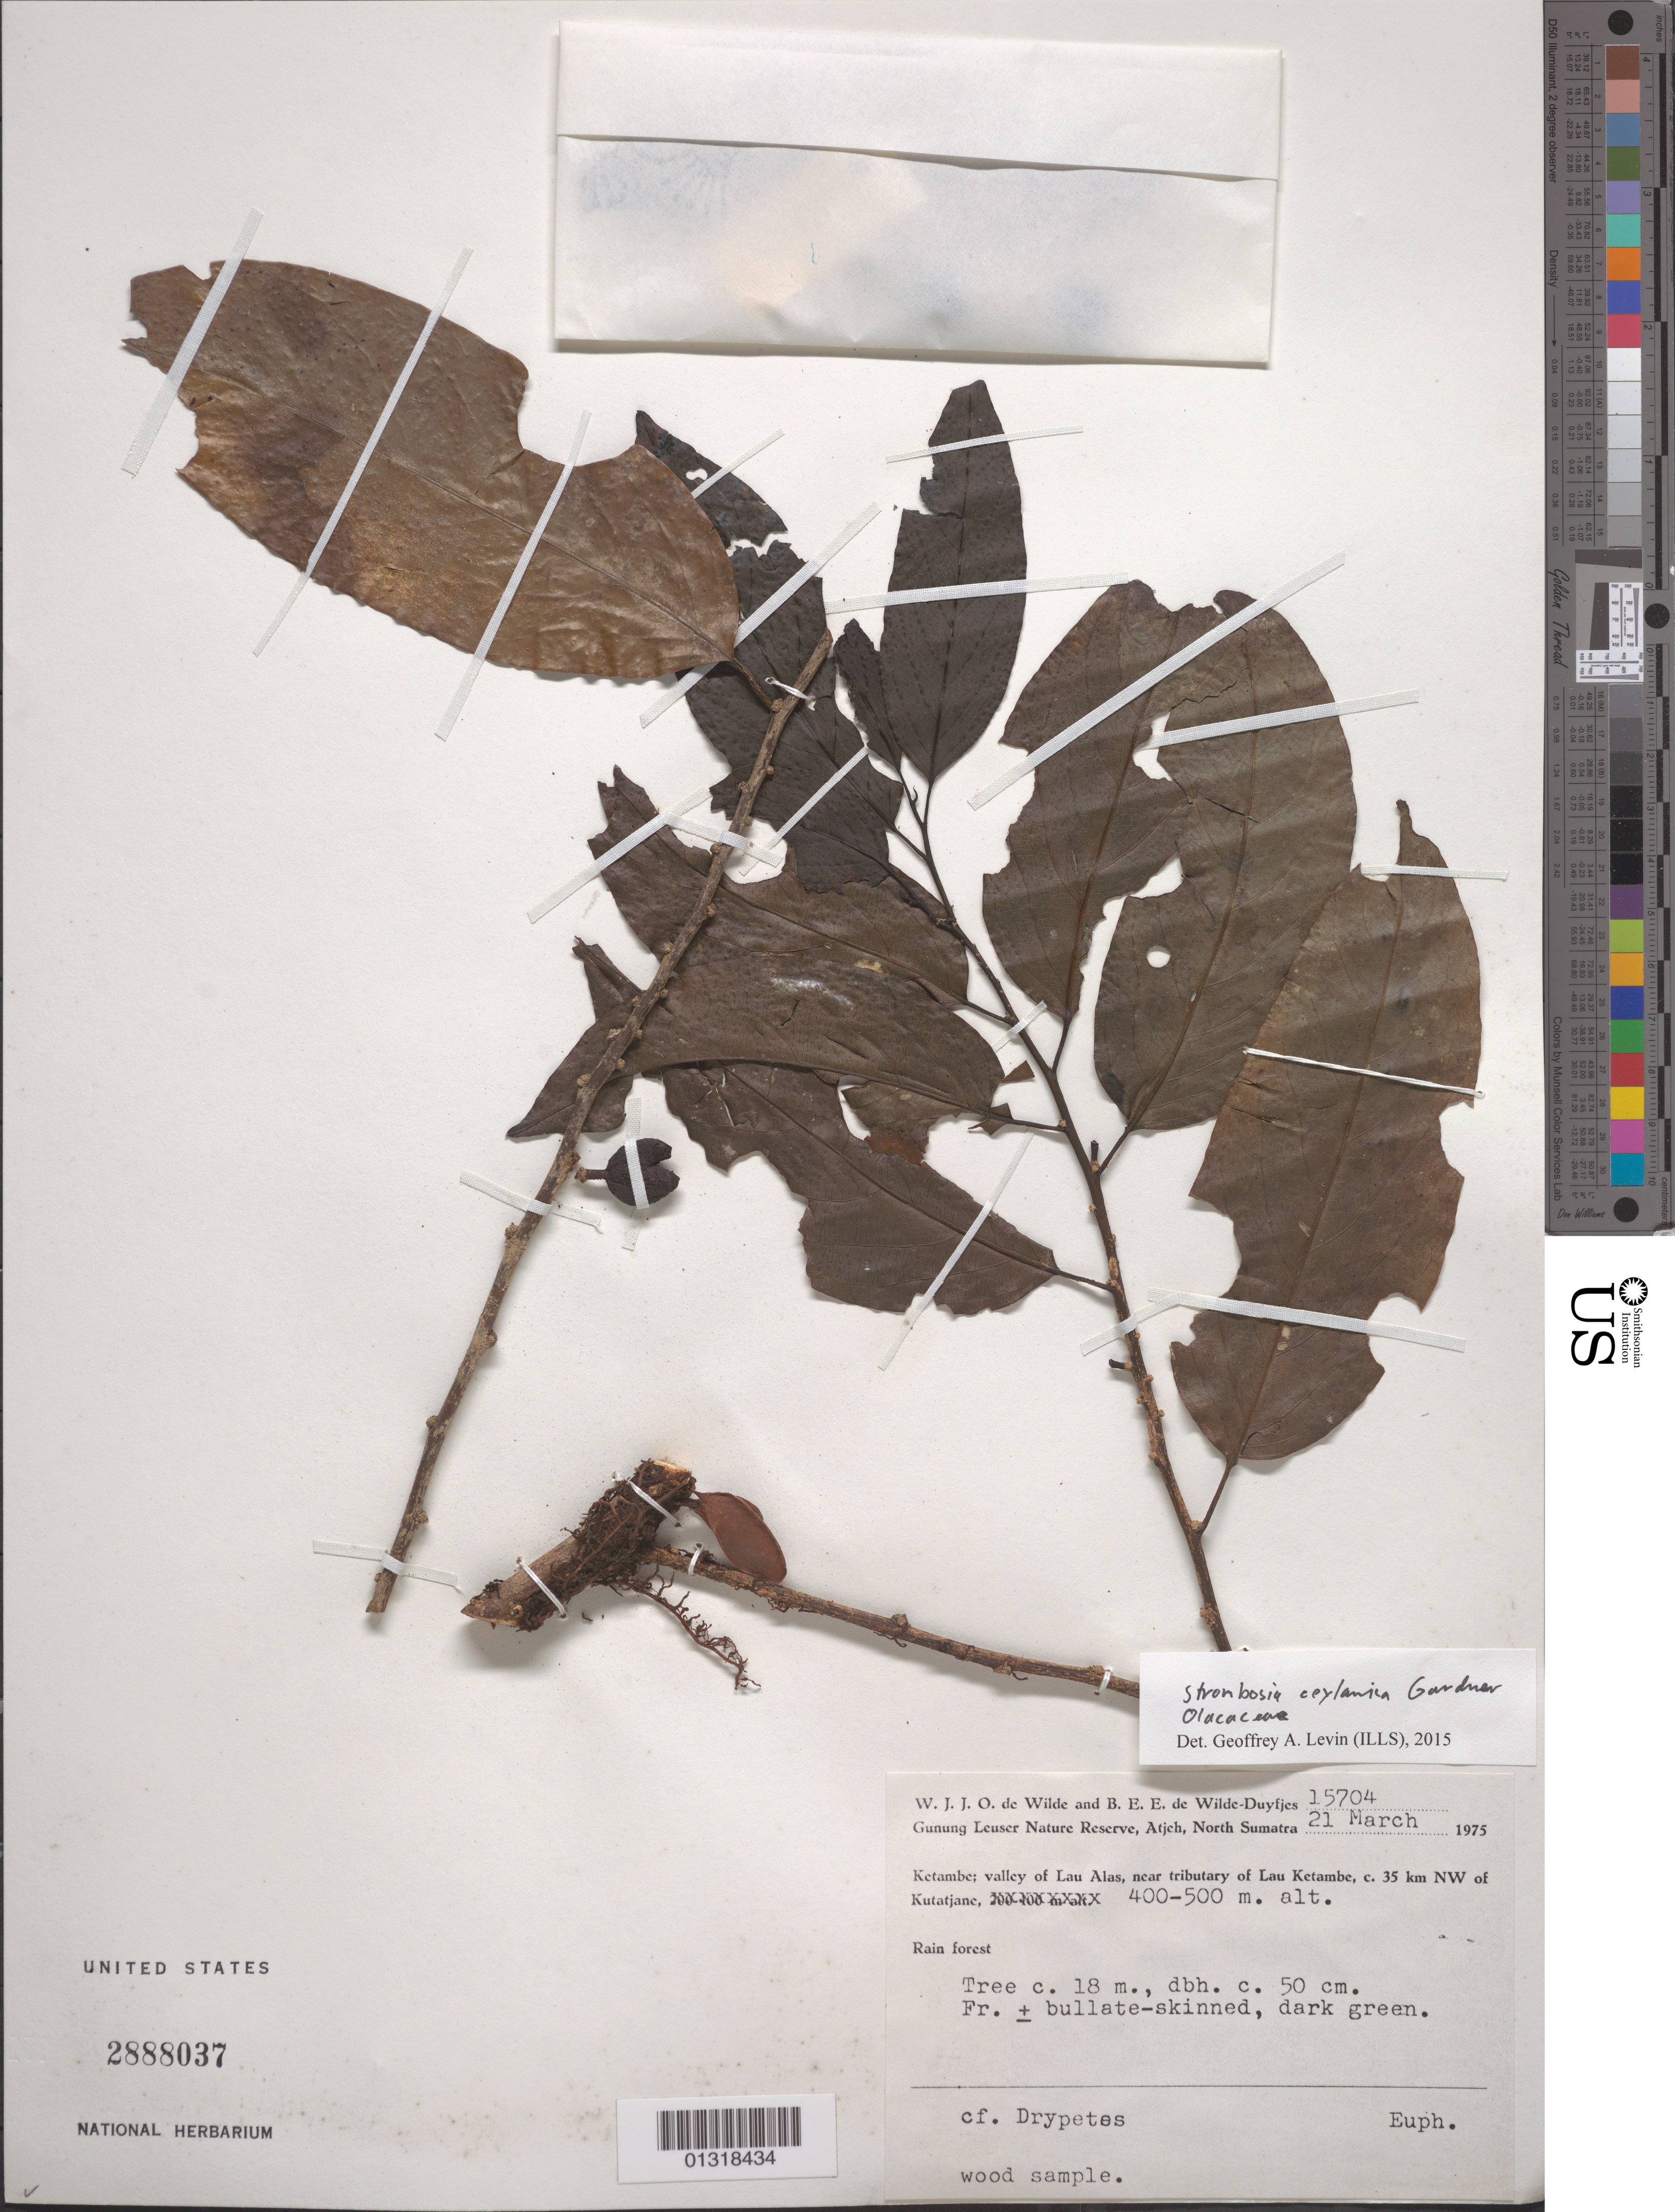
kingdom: Plantae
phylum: Tracheophyta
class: Magnoliopsida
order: Santalales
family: Strombosiaceae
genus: Strombosia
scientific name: Strombosia ceylanica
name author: Gardner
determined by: Levin, G. A., (CAN), Canadian Museum of Nature (CANADA)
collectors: W. J. de Wilde & B. E. de Wilde-Duyfjes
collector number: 15704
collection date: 1975-03-21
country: Indonesia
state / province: Sumatra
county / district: Aceh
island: Sumatra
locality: Gunung Leuser Nature Reserve, Ketambe; valley of Lau Alas, near tributary of Lau Ketambe, about 35 km NW of Kutatjane.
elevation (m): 400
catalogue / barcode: US 2888037